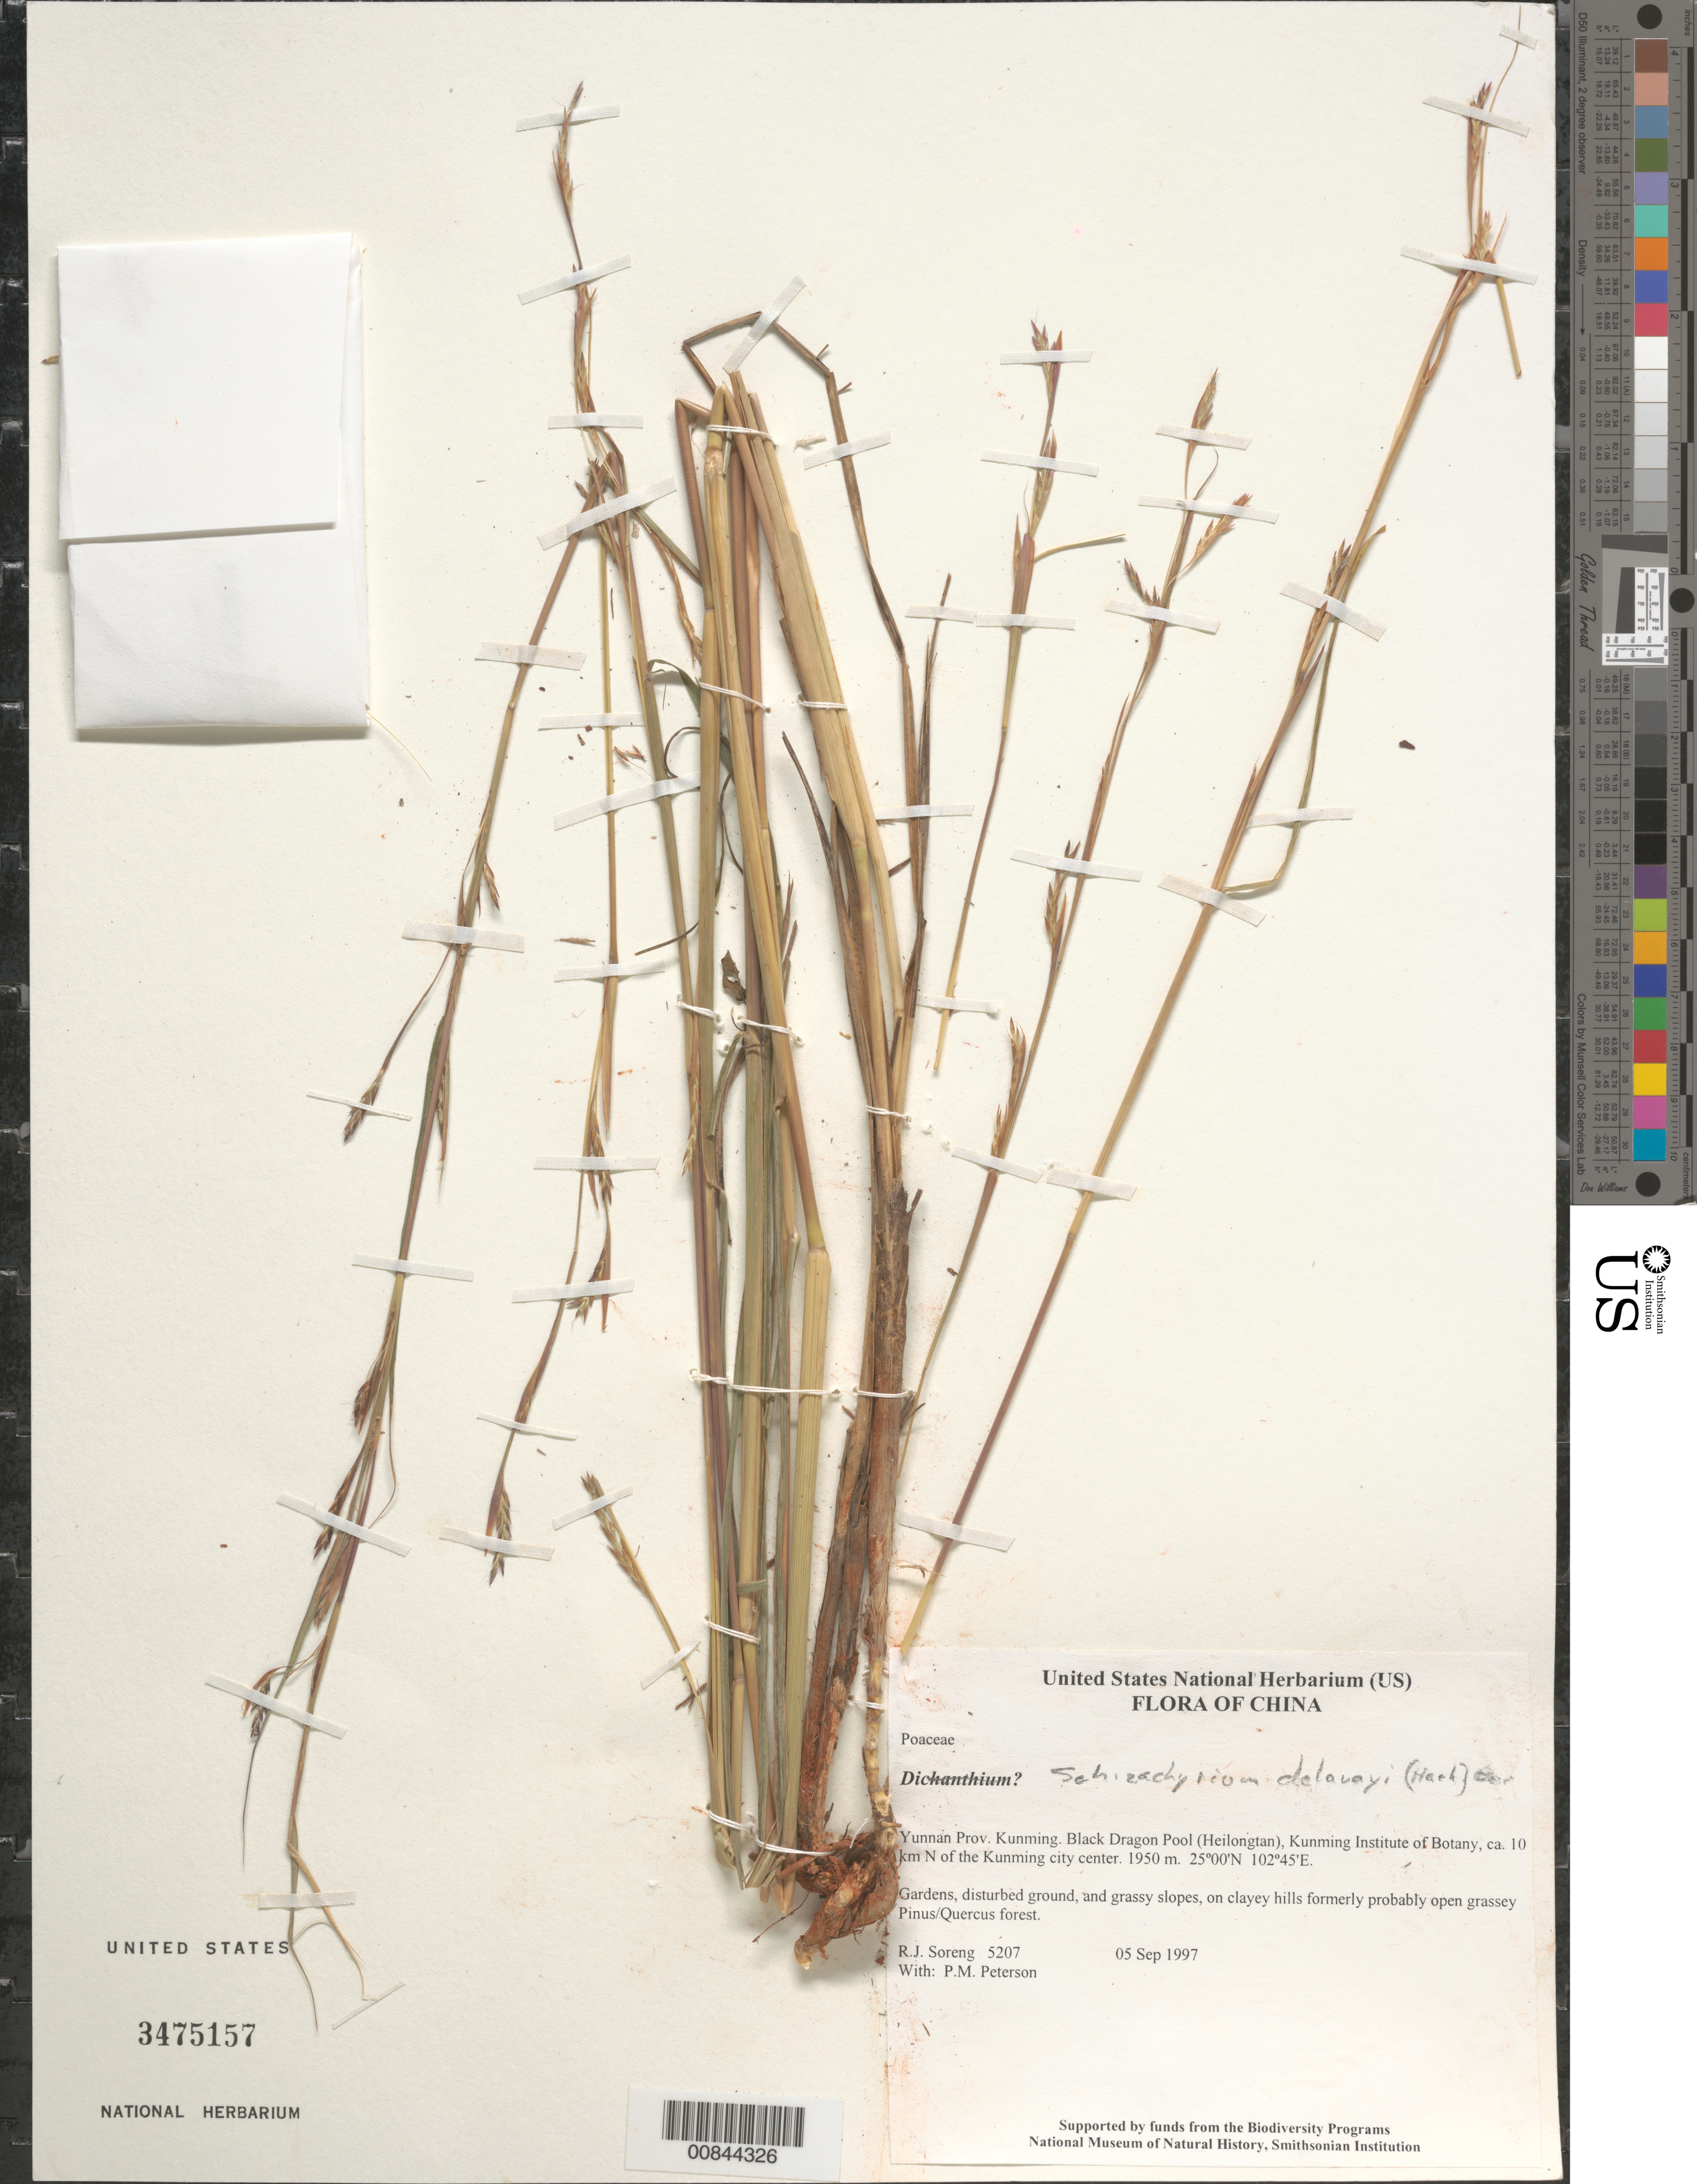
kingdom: Plantae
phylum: Tracheophyta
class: Liliopsida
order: Poales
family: Poaceae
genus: Schizachyrium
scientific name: Schizachyrium delavayi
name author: (Hack.) Bor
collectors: R. J. Soreng & P. M. Peterson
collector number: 5207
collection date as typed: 05 Sep 1997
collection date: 1997-09-05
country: China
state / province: Yunnan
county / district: Kunming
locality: Black Dragon Pool (Heilongtan), Kunming Institute of Botany, ca. 10 km N of the Kunming city center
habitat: Gardens, disturbed ground, and grassy slopes, on clayey hills formerly probably open grassey Pinus/Quercus forest.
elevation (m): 1950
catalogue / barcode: US 3475157